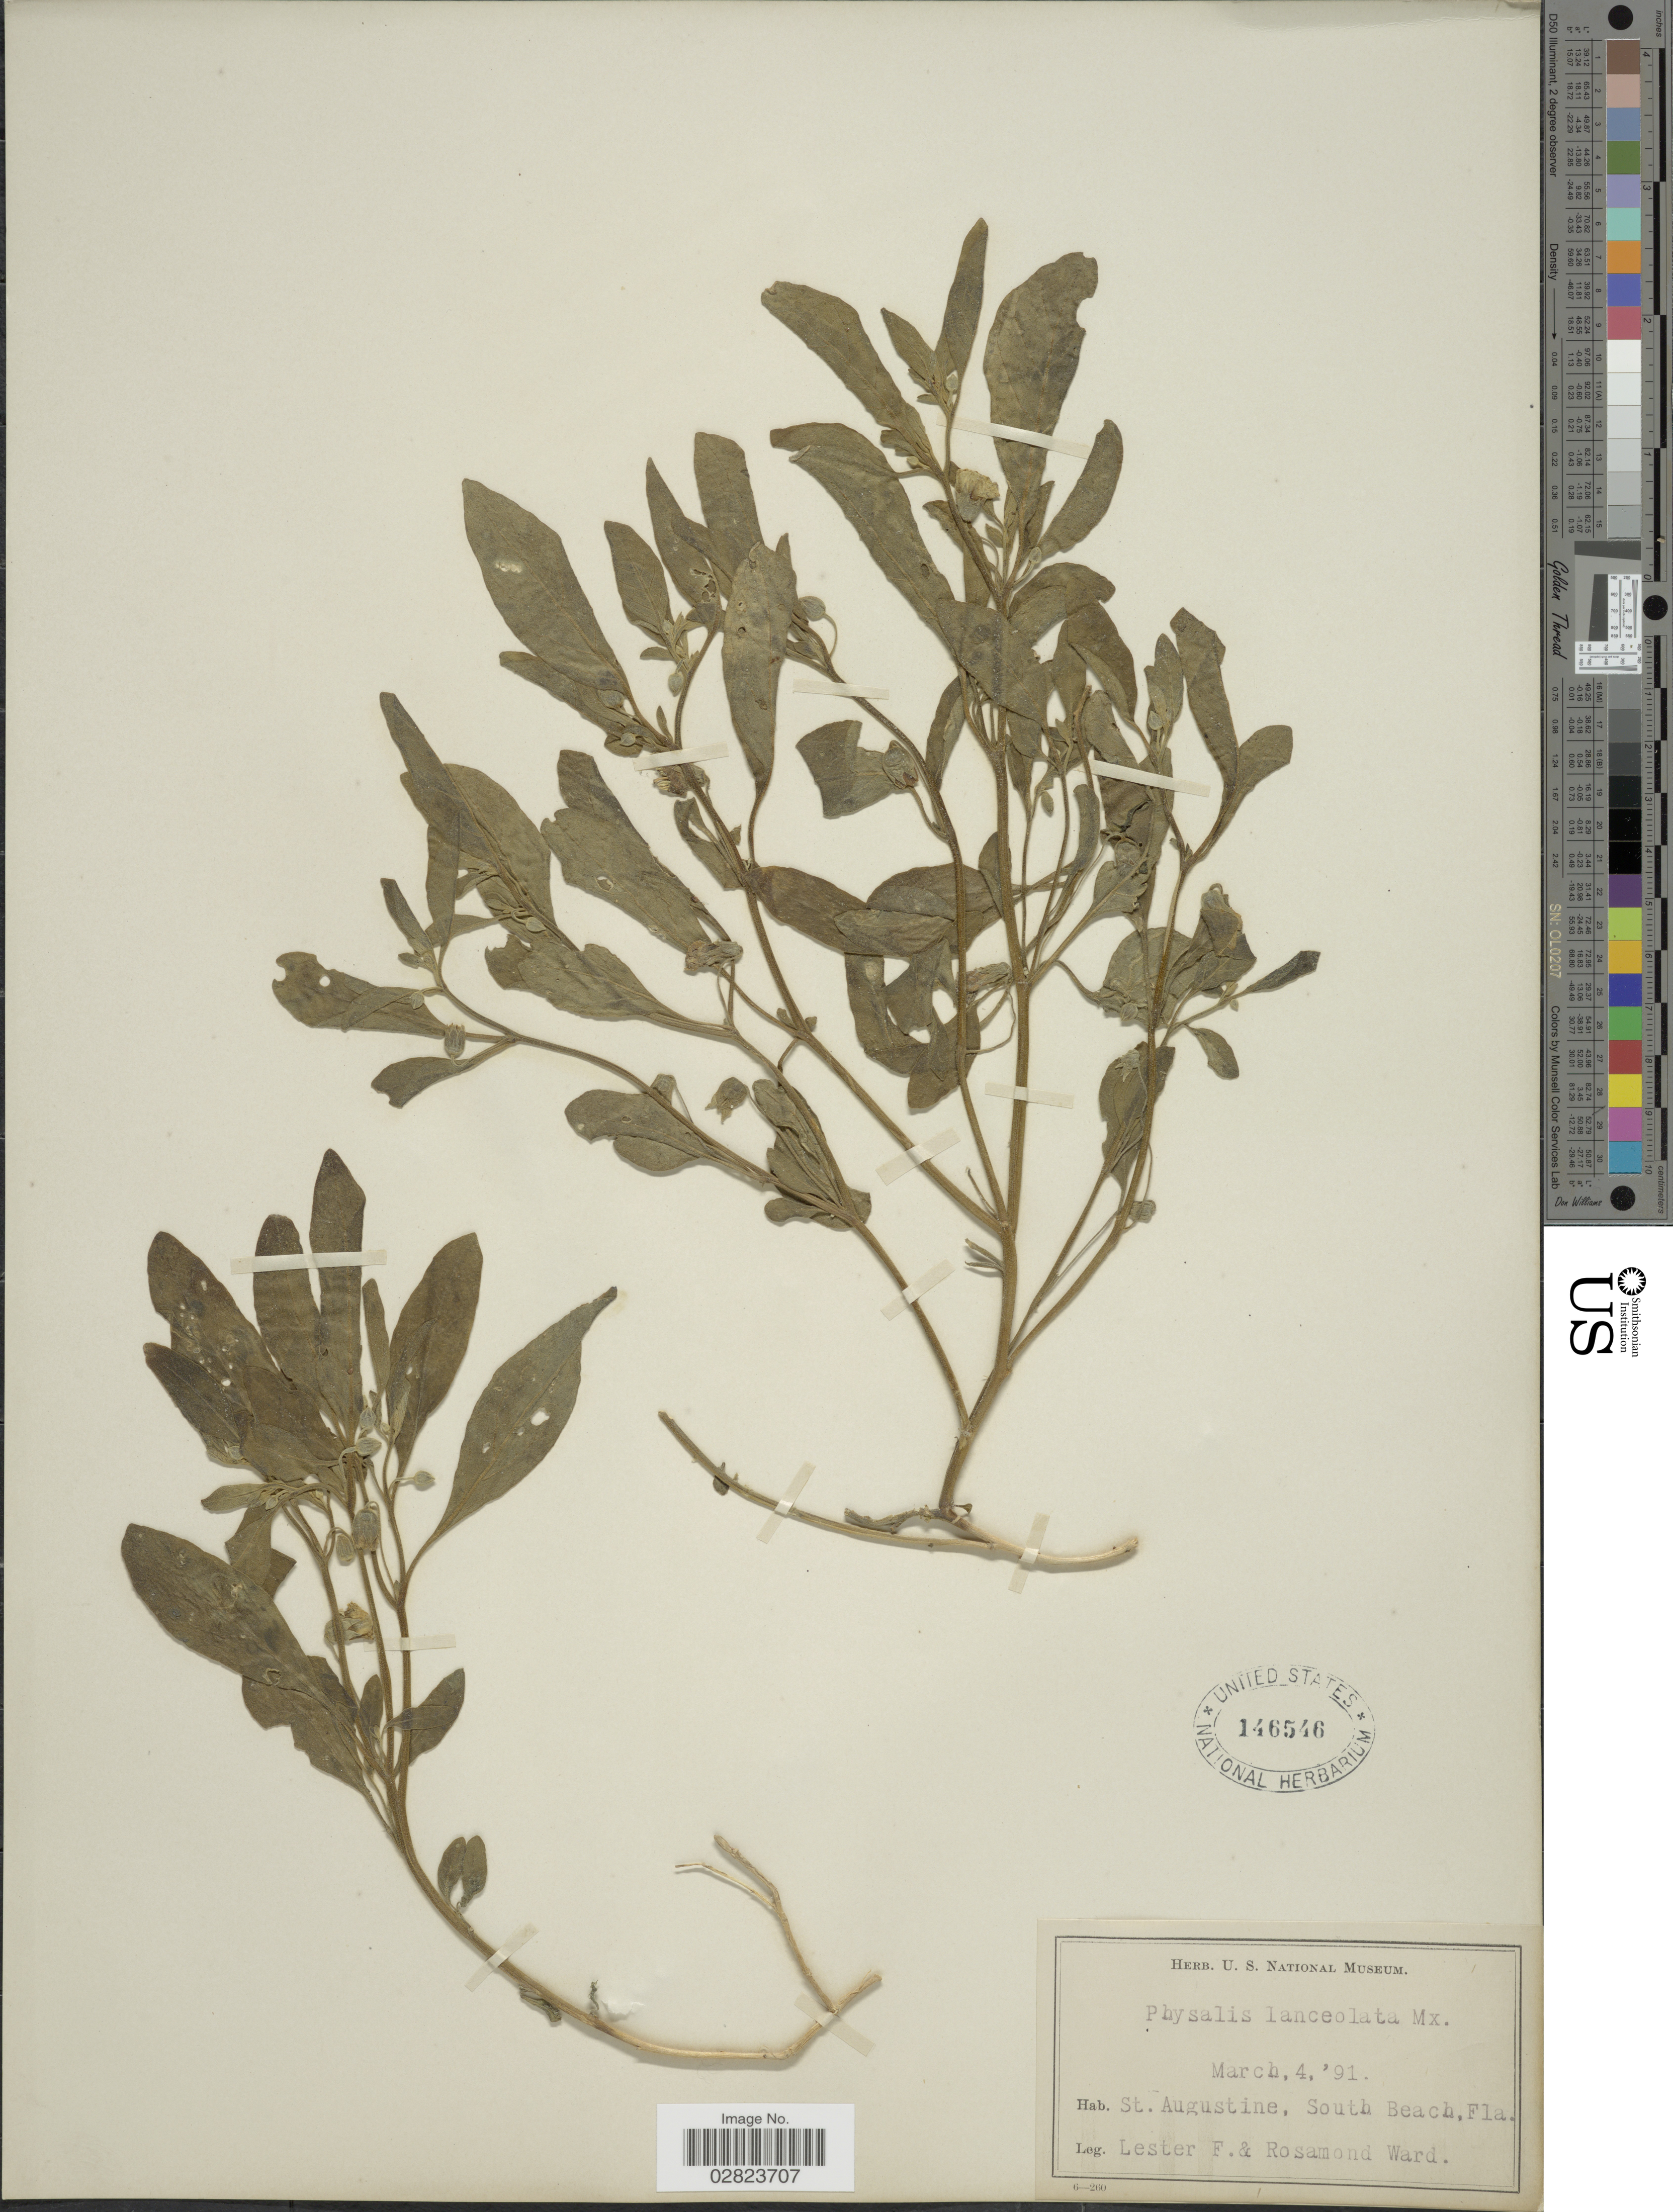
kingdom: Plantae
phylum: Tracheophyta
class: Magnoliopsida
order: Solanales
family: Solanaceae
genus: Physalis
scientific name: Physalis lanceolata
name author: Michx.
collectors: L. F. Ward & R. Ward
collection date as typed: Transcribed d/m/y: 4/3/91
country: United States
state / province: Florida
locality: St. Augustine, South Beach.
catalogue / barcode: US 146546